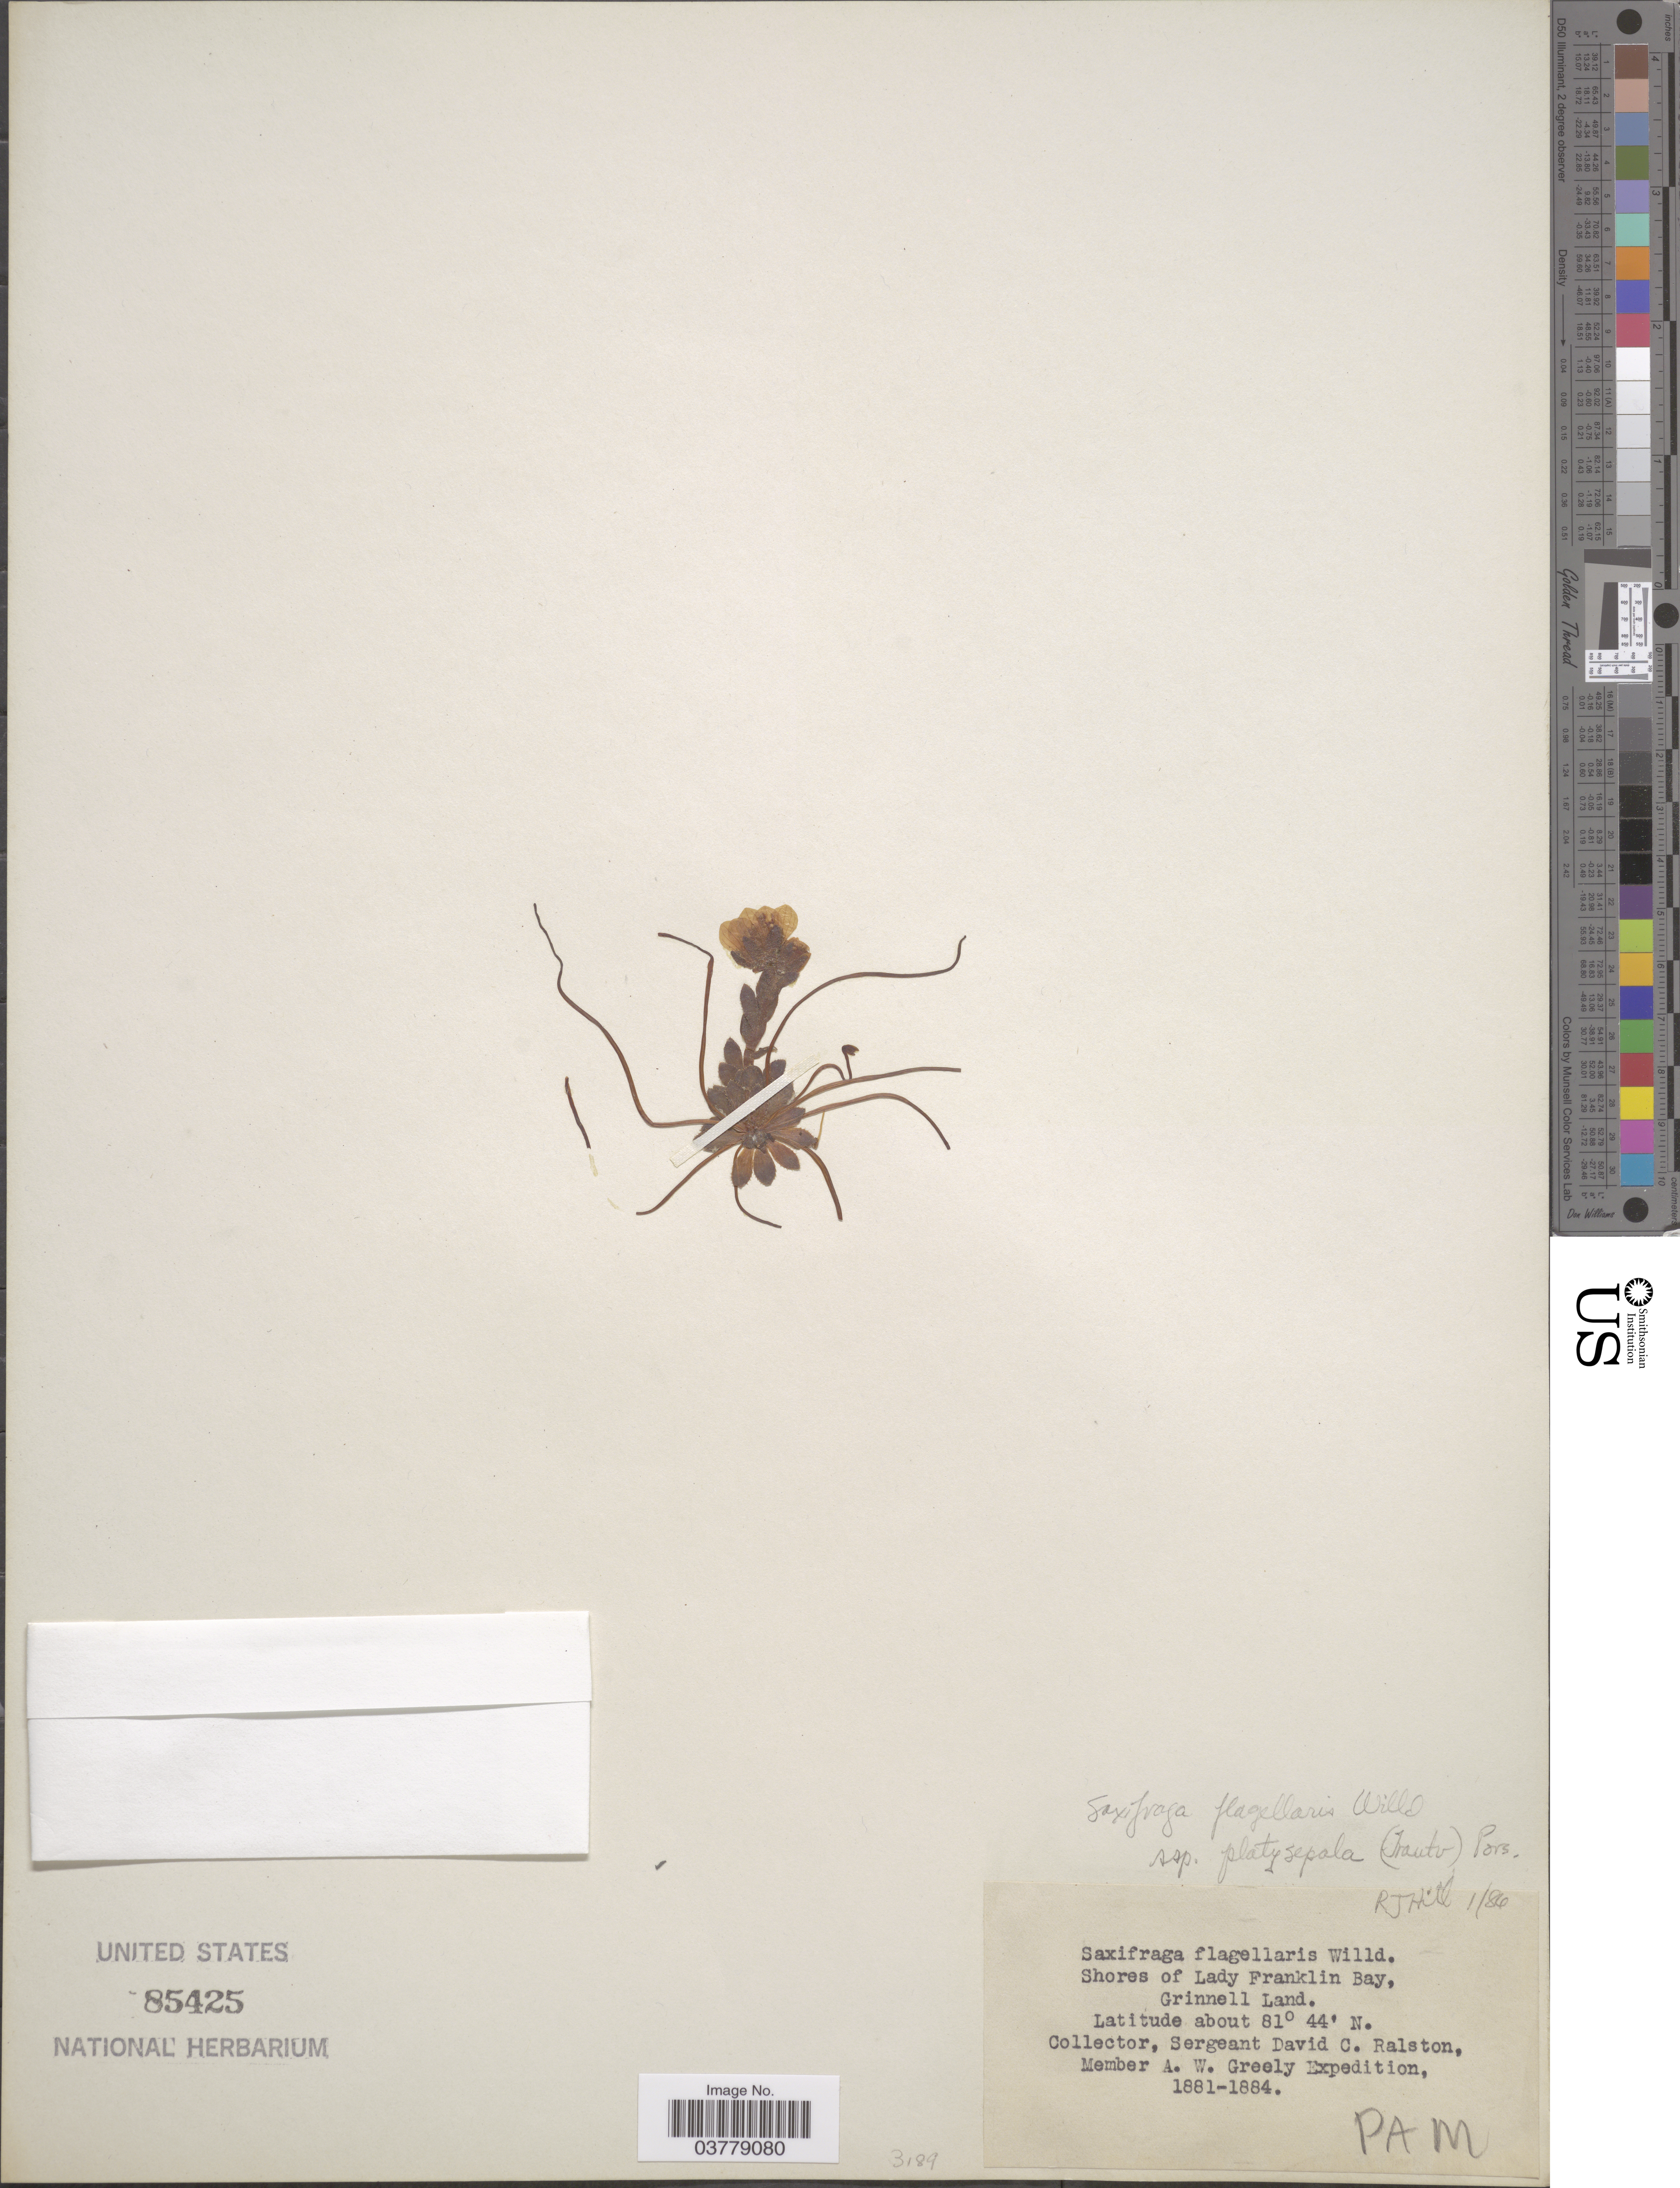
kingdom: Plantae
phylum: Tracheophyta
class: Magnoliopsida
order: Saxifragales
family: Saxifragaceae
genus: Saxifraga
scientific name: Saxifraga flagellaris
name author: Willd. ex Sternb.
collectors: D. Ralston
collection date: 1881/1884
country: Canada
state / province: Nunavut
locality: Shores of Lady Franklin Bay, Grinnell Land.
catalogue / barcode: US 85425